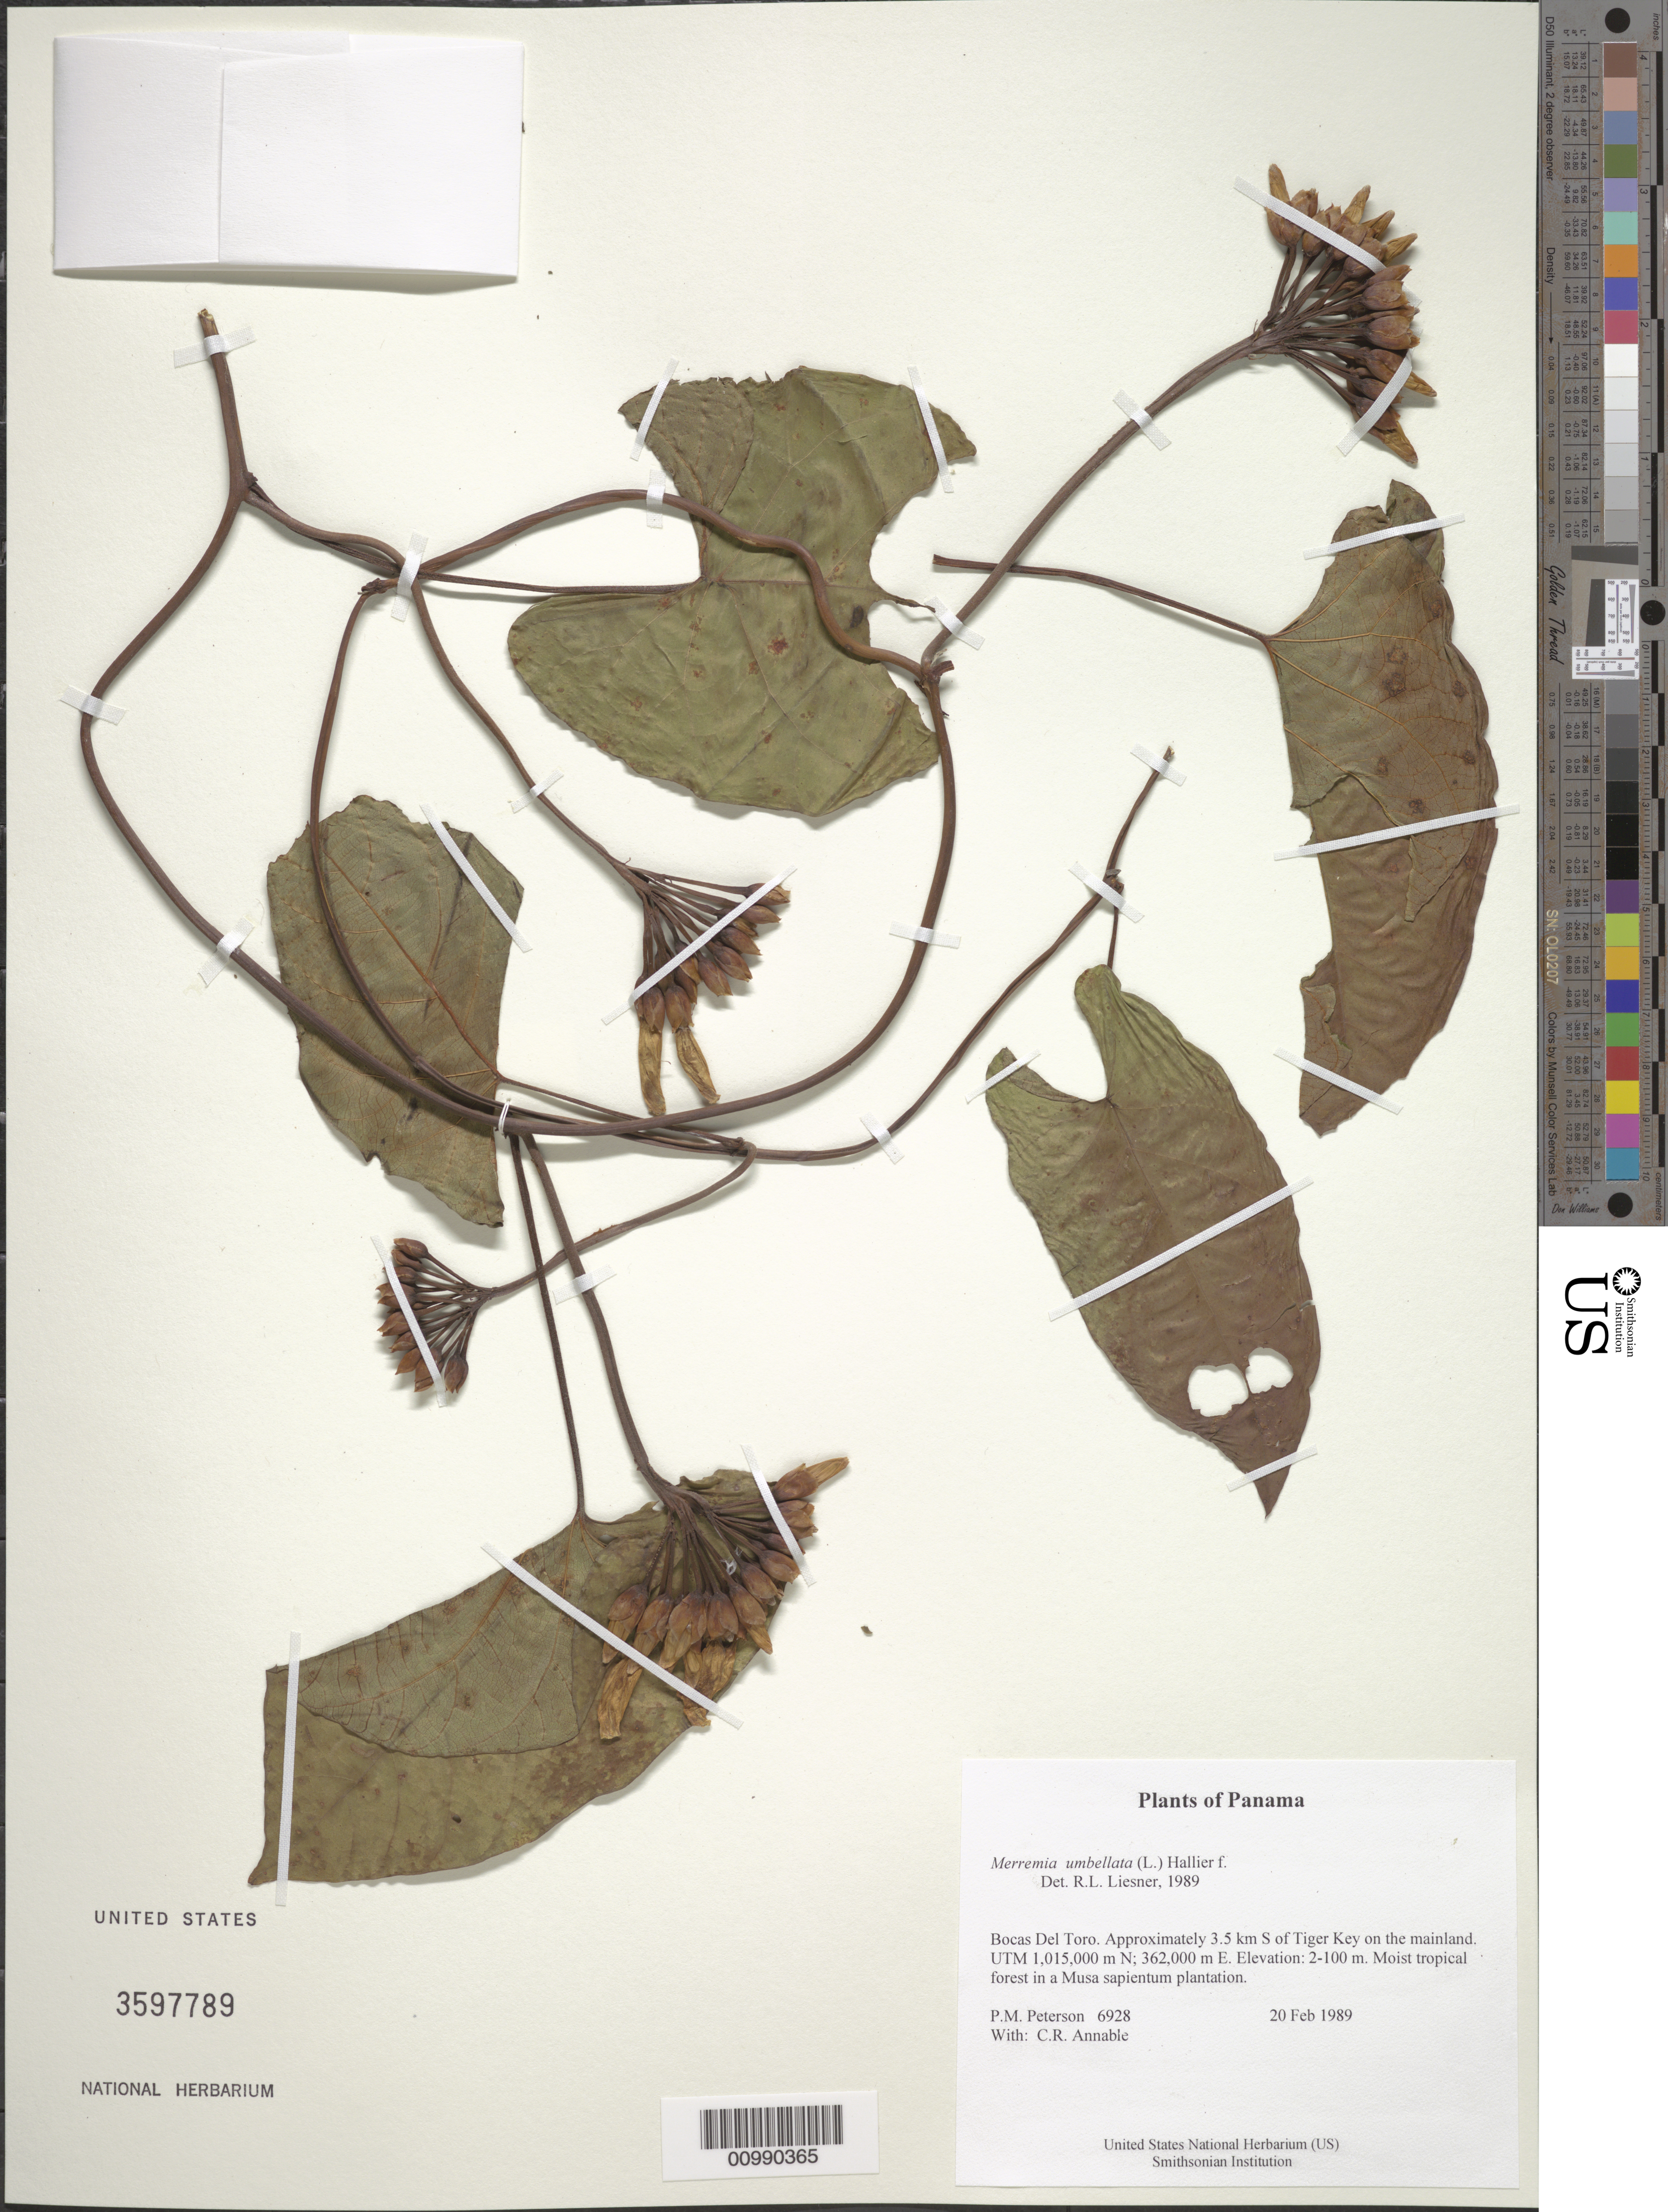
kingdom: Plantae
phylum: Tracheophyta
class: Magnoliopsida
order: Solanales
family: Convolvulaceae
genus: Camonea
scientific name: Camonea umbellata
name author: (L.) A. R. Simões & Staples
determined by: Strong, Mark T., (BOT), Smithsonian Institution - National Museum of Natural History (UNITED STATES)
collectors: P. M. Peterson & C. R. Annable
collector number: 06928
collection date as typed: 20 Feb 1989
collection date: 1989-02-20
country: Panama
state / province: Bocas del Toro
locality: Approximately 3.5 km S of Tiger Key on the mainland. UTM 1,015,000 m N; 362,000 m E.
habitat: Moist tropical forest in a Musa sapientum plantation.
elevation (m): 2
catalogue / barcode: US 3597789